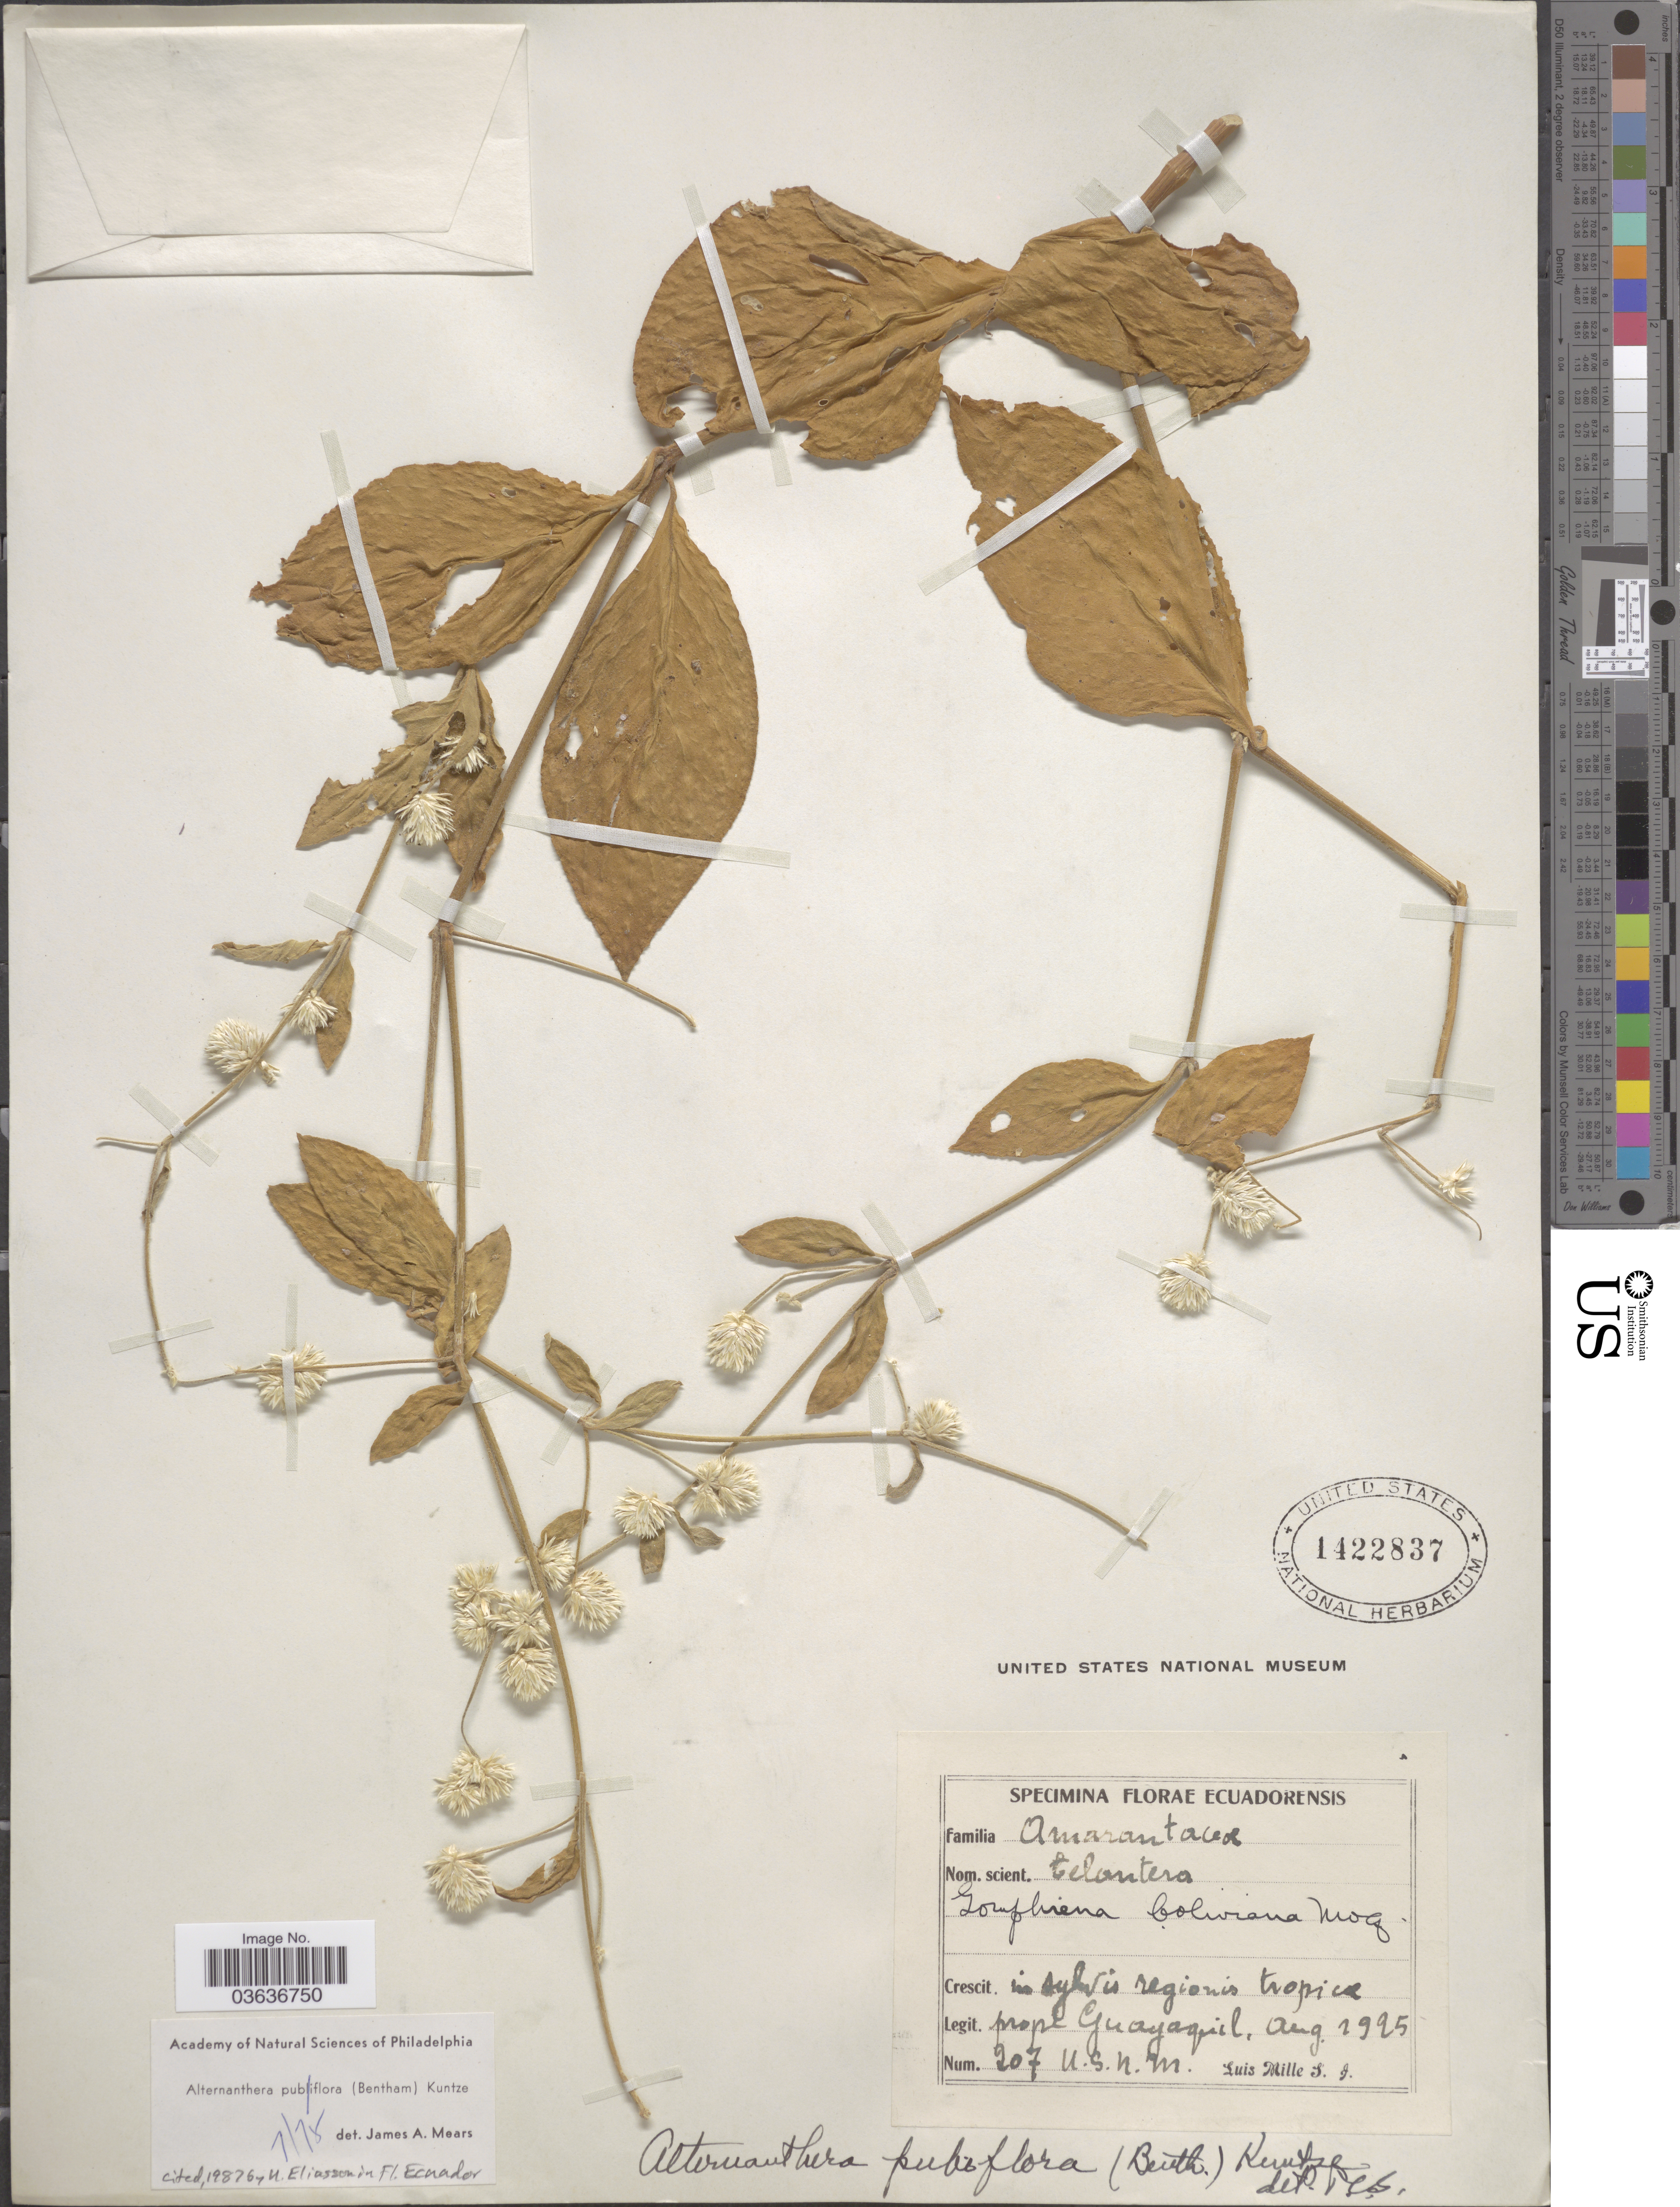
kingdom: Plantae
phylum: Tracheophyta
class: Magnoliopsida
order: Caryophyllales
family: Amaranthaceae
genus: Alternanthera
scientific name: Alternanthera pubiflora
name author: (Benth.) Kuntze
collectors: L. Mille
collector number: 207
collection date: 1925-08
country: Ecuador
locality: Prope Guayaquil.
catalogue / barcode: US 1422837